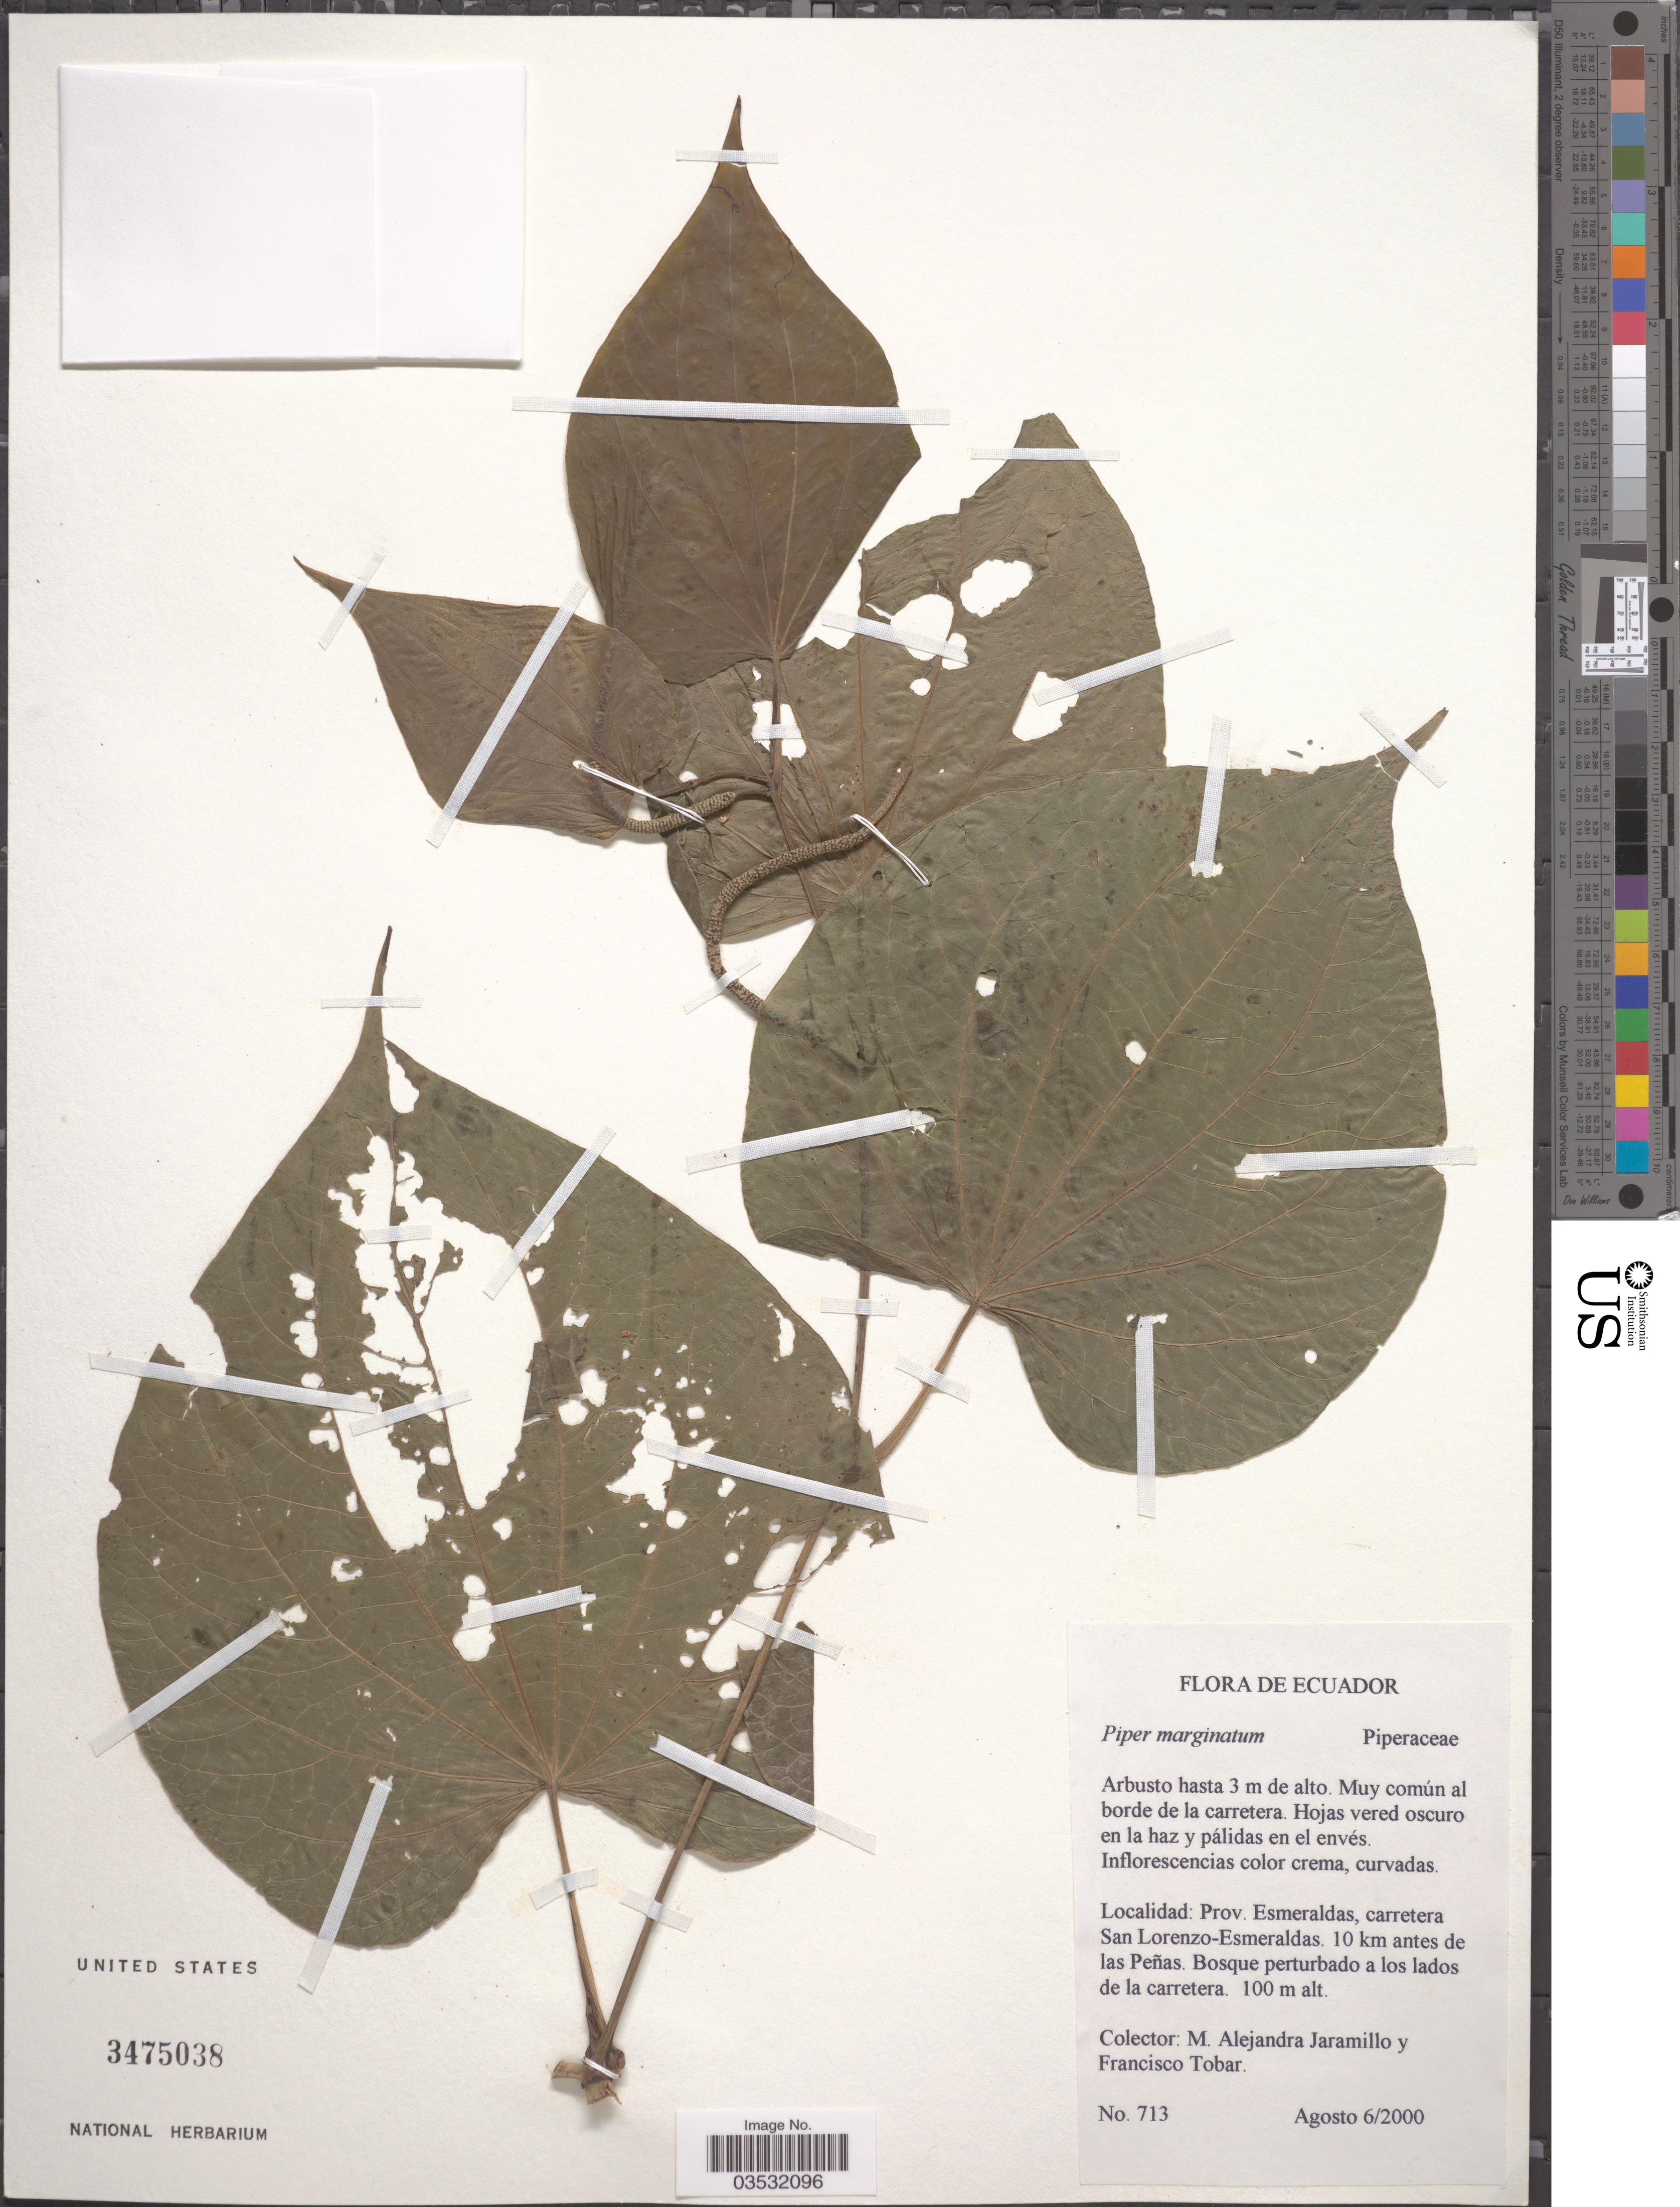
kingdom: Plantae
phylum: Tracheophyta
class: Magnoliopsida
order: Piperales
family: Piperaceae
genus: Piper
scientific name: Piper marginatum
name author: Jacq.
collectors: M. A. Jaramillo & F. Tobar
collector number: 713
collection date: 2000-08-06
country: Ecuador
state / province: Esmeraldas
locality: Carretera San Lorenzo-Esmeraldas. 10 km antes de las Peñas.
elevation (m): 100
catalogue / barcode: US 3475038